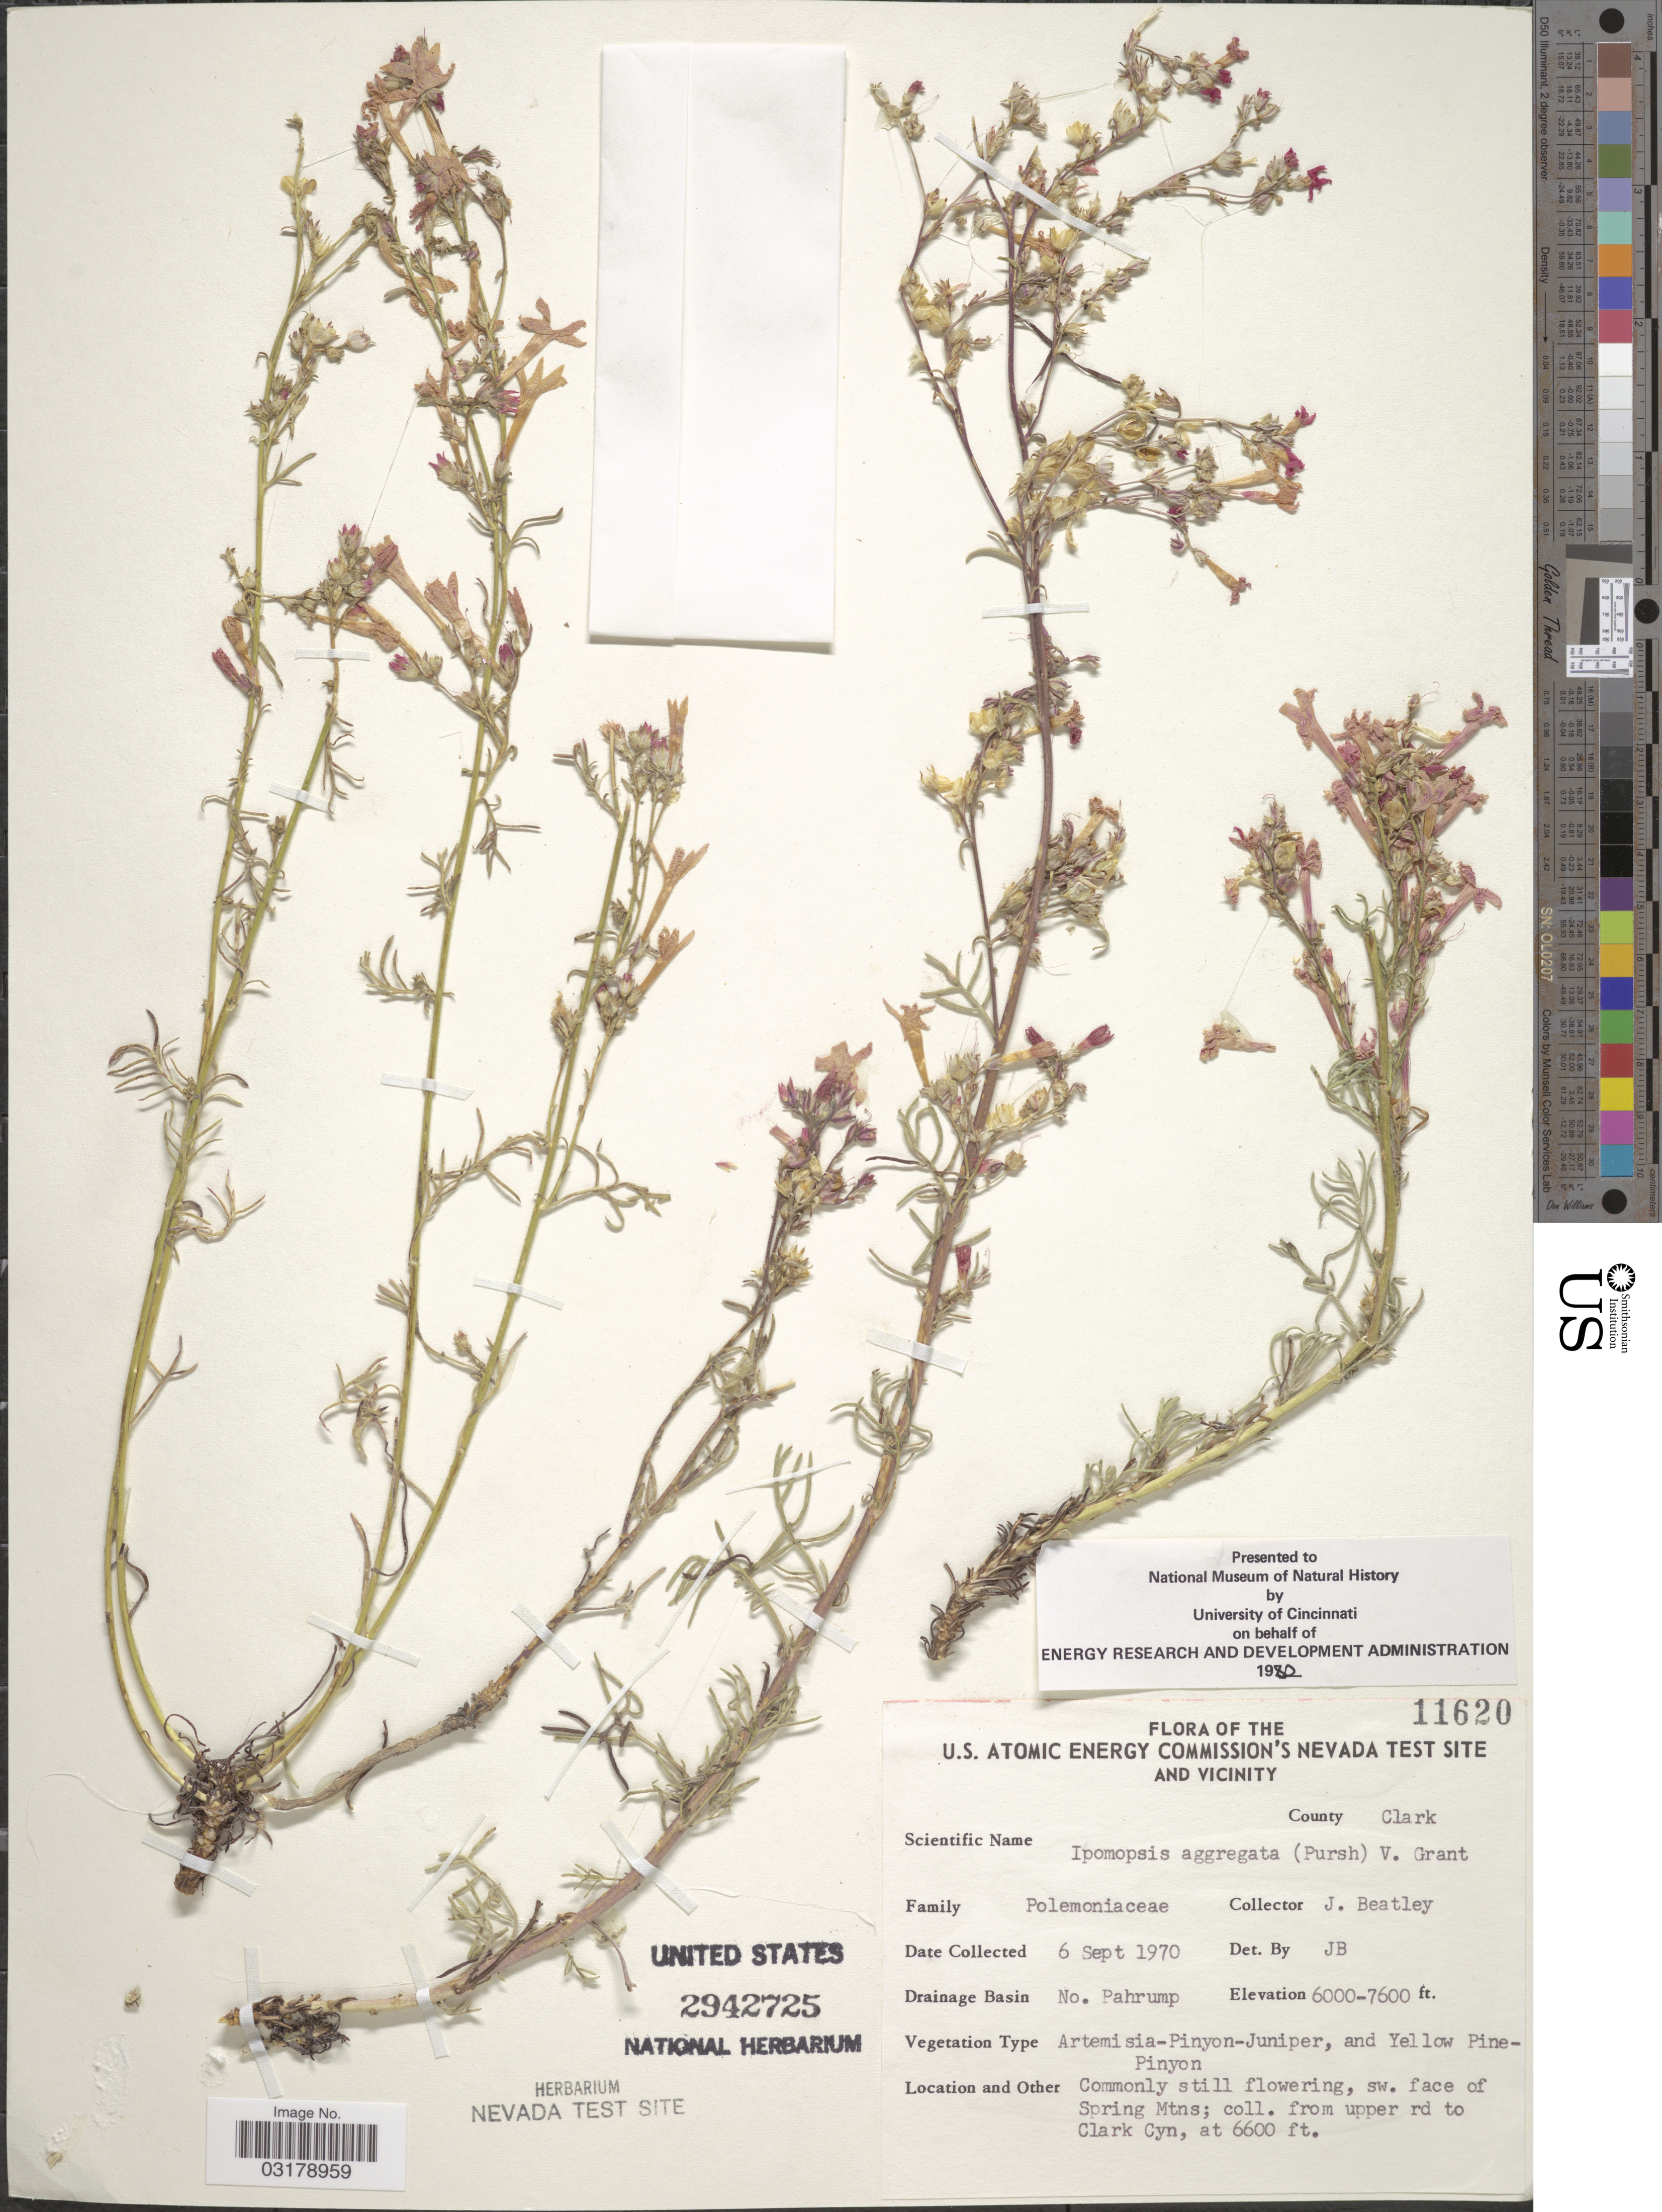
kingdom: Plantae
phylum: Tracheophyta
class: Magnoliopsida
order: Ericales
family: Polemoniaceae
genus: Ipomopsis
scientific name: Ipomopsis aggregata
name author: (Pursh) V.E. Grant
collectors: J. Beatly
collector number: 11620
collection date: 1970-09-06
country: United States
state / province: Nevada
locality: U.S. Atomic Energy Commission's Nevada Test Site and Vicinity. County Clark. Drainage Basin No. Pahrump. Sw. face of Spring Mtns. From upper rd. to Clark Cyn.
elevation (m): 2012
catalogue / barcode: US 2942725